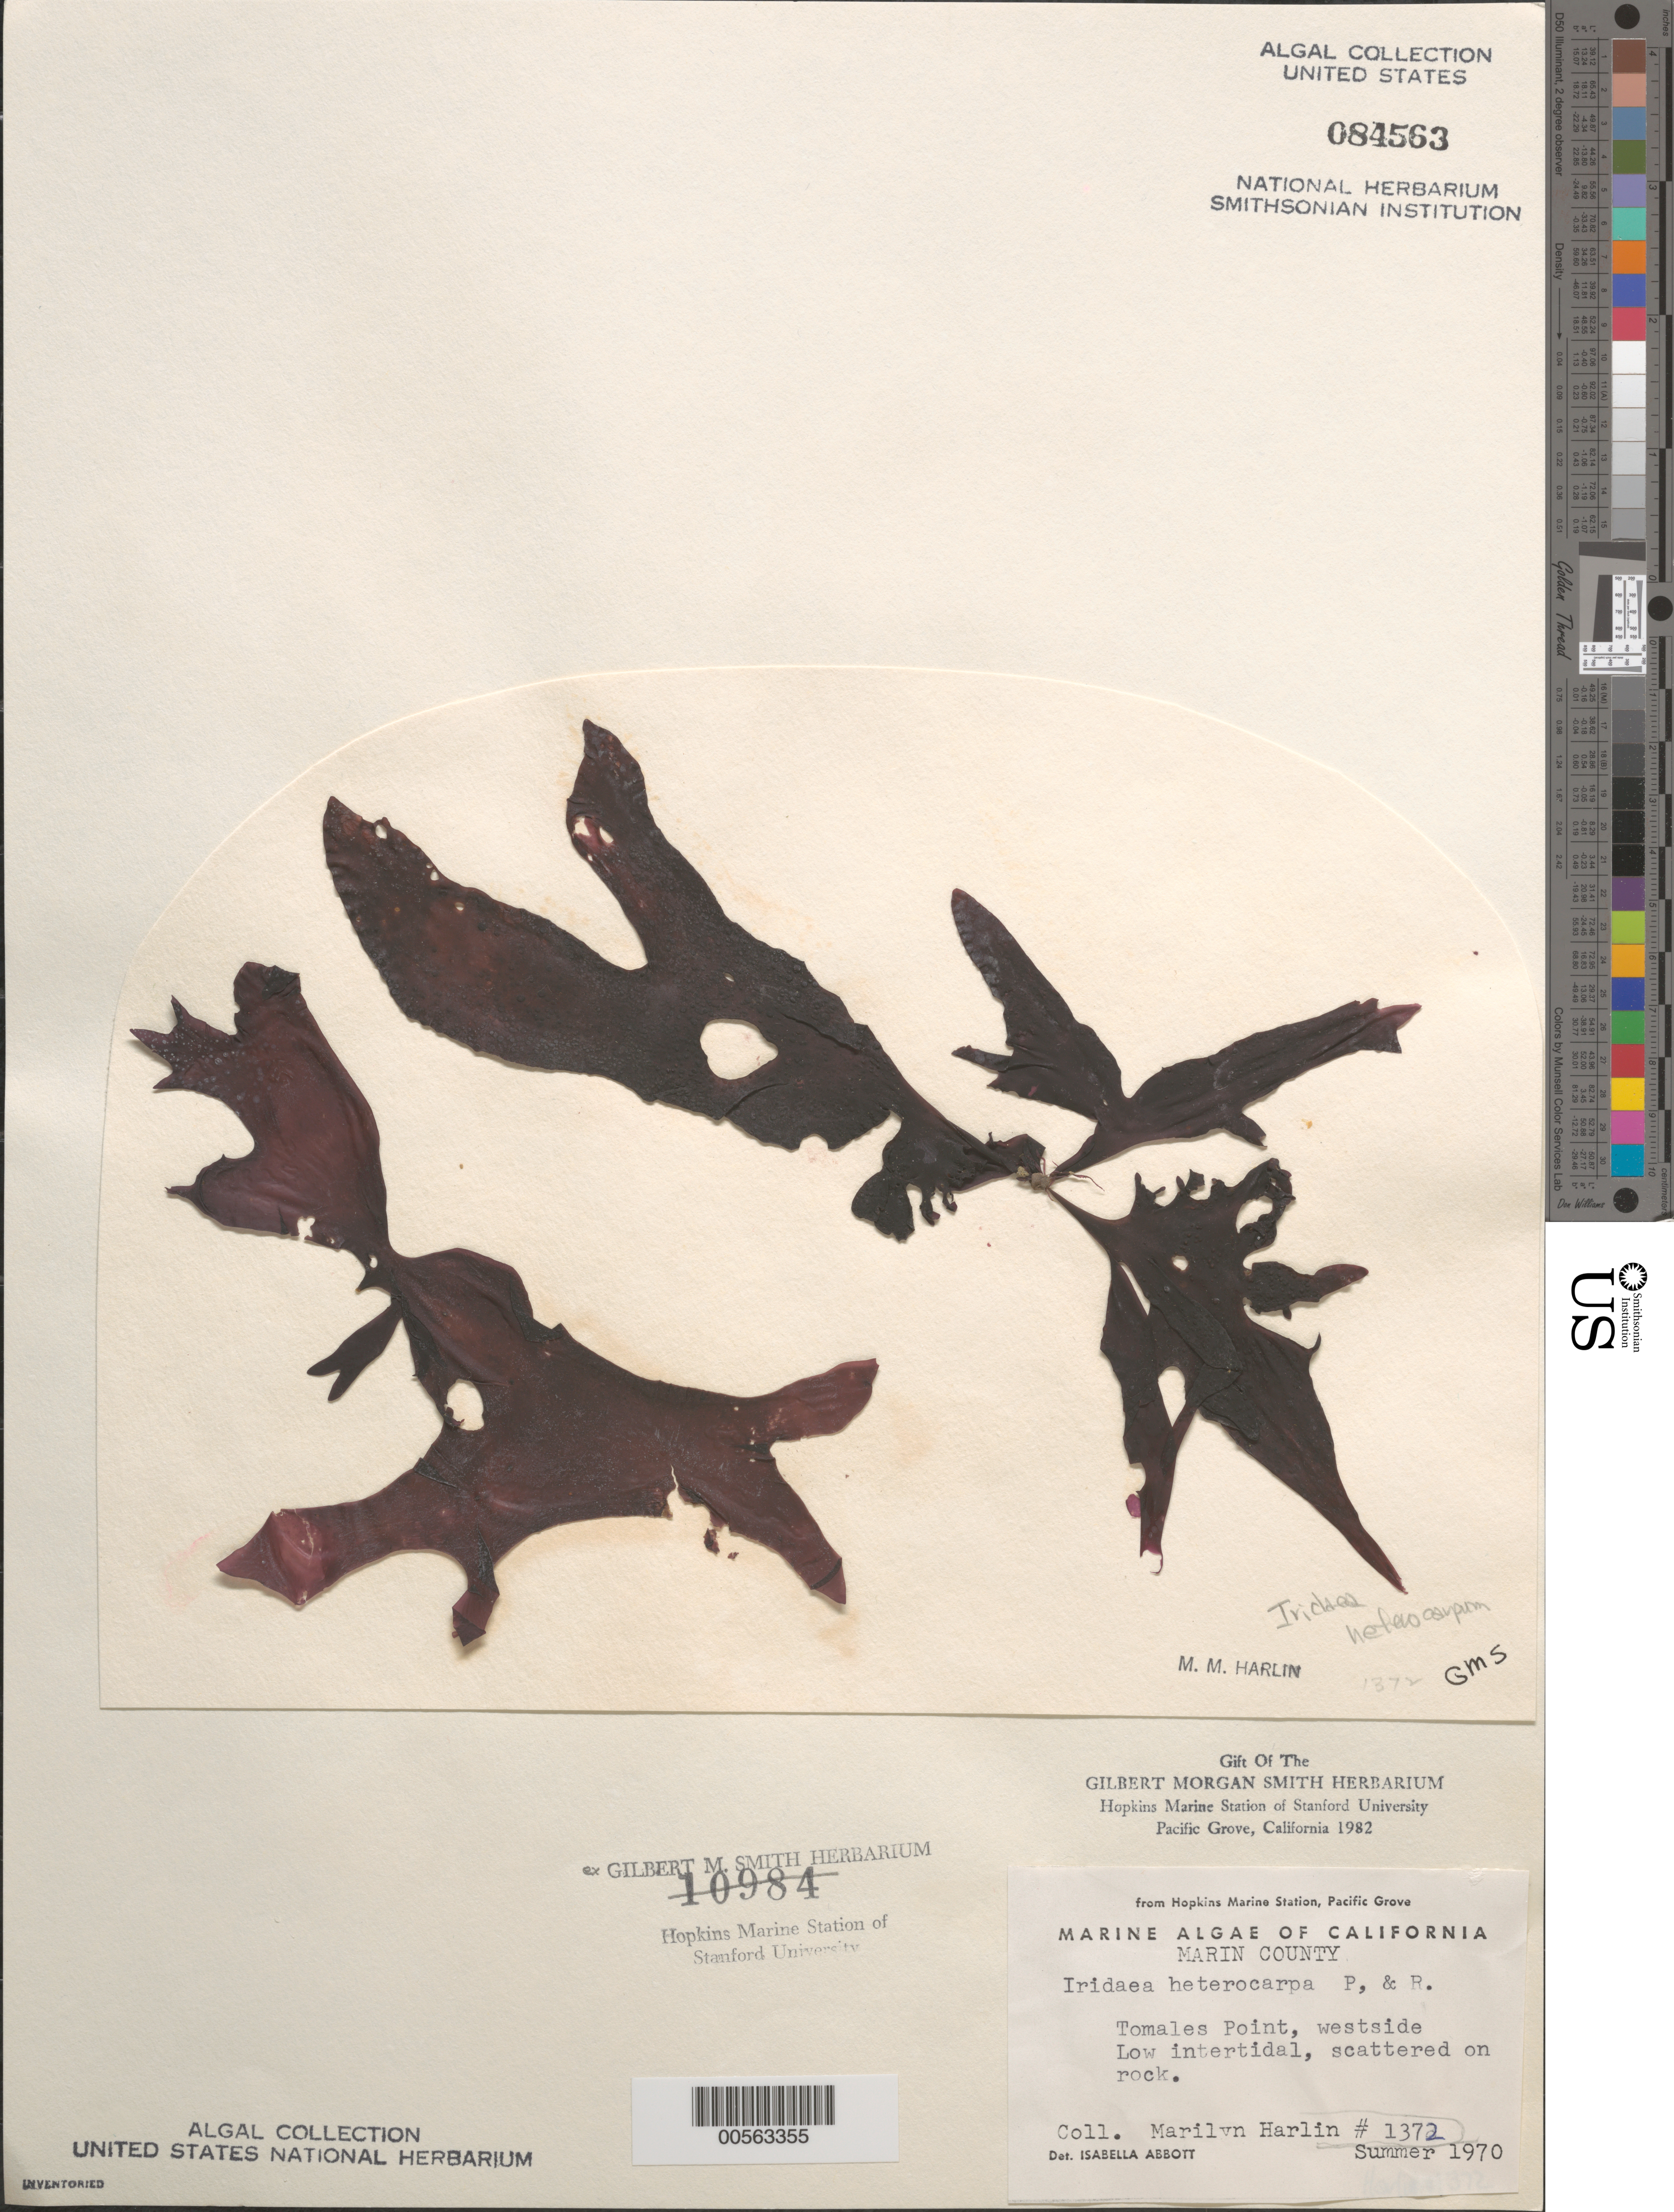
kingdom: Plantae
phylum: Rhodophyta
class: Florideophyceae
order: Gigartinales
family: Gigartinaceae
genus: Chondrus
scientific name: Chondrus crispus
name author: Stackh.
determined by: Algae name updating Project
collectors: M. Harlin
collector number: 1372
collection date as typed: Sum 1970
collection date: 1970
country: United States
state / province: California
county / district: Marin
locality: Tomales Point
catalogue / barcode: US 84563